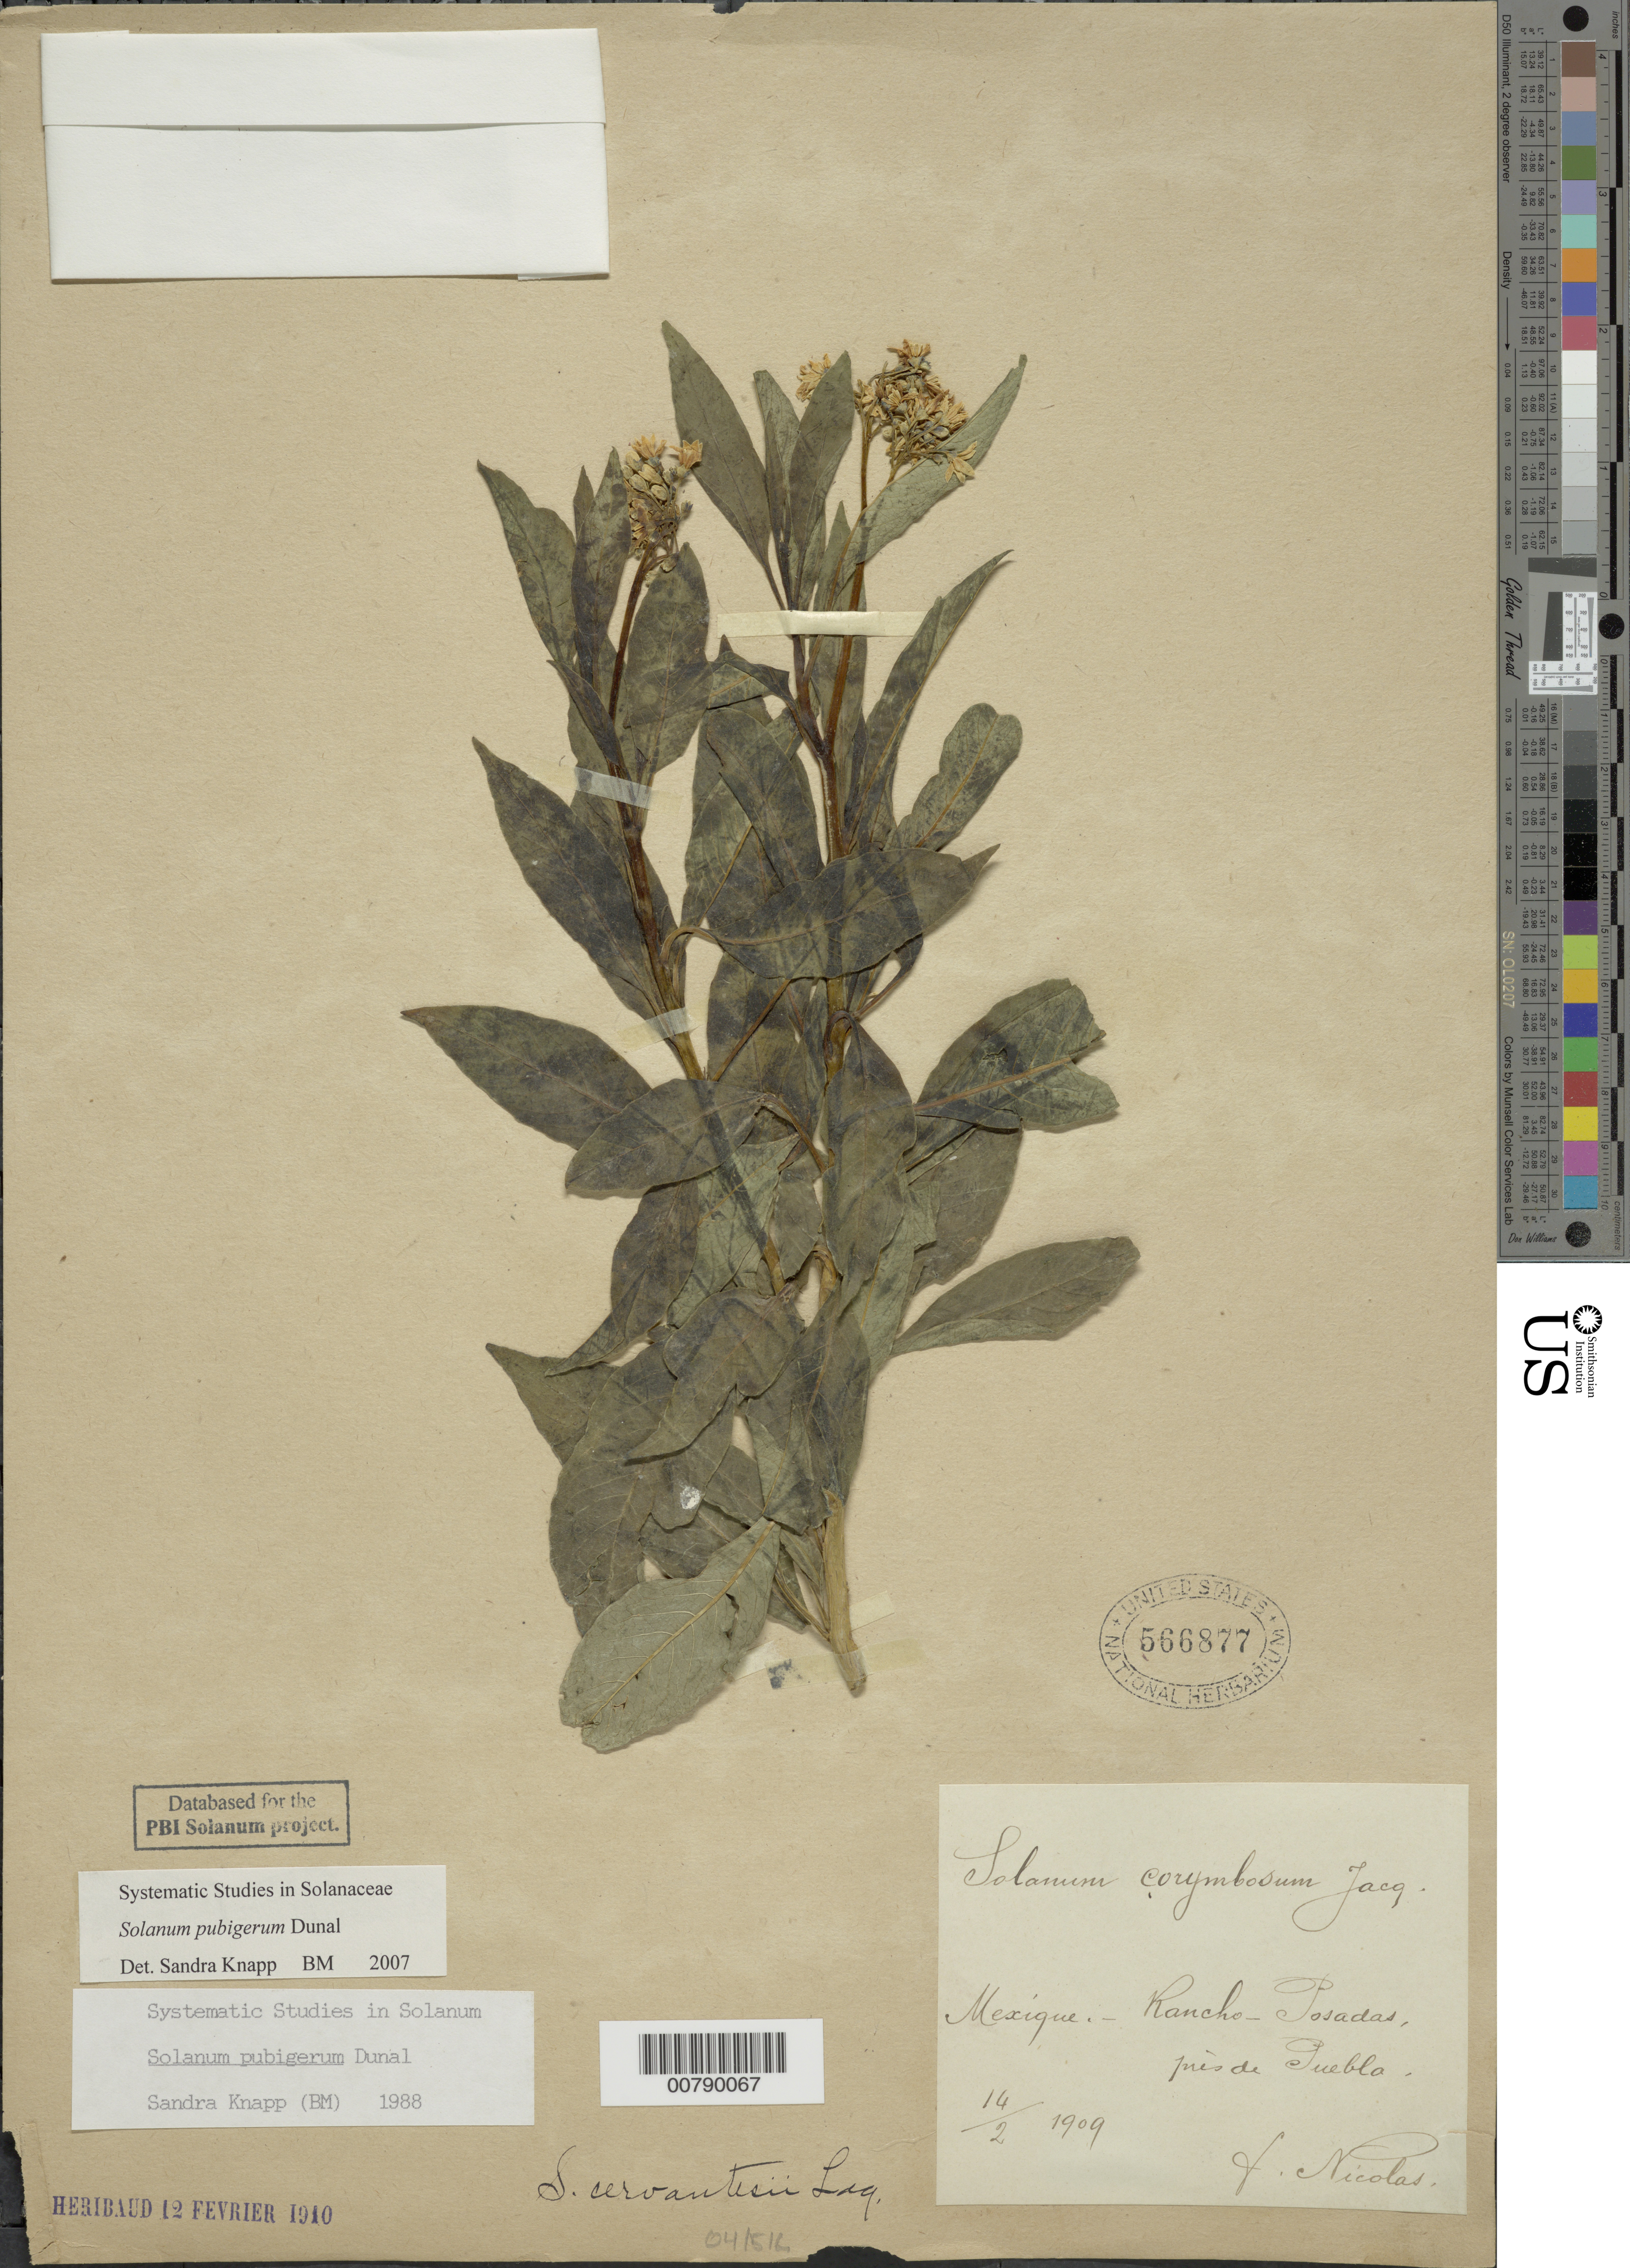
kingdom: Plantae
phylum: Tracheophyta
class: Magnoliopsida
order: Solanales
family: Solanaceae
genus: Solanum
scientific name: Solanum pubigerum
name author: Dunal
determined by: Knapp, S. D.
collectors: F. Nicolas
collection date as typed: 14 Feb 1909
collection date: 1909-02-14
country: Mexico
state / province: Puebla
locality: Rancho. Posadas, pies de Puebla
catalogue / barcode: US 566877